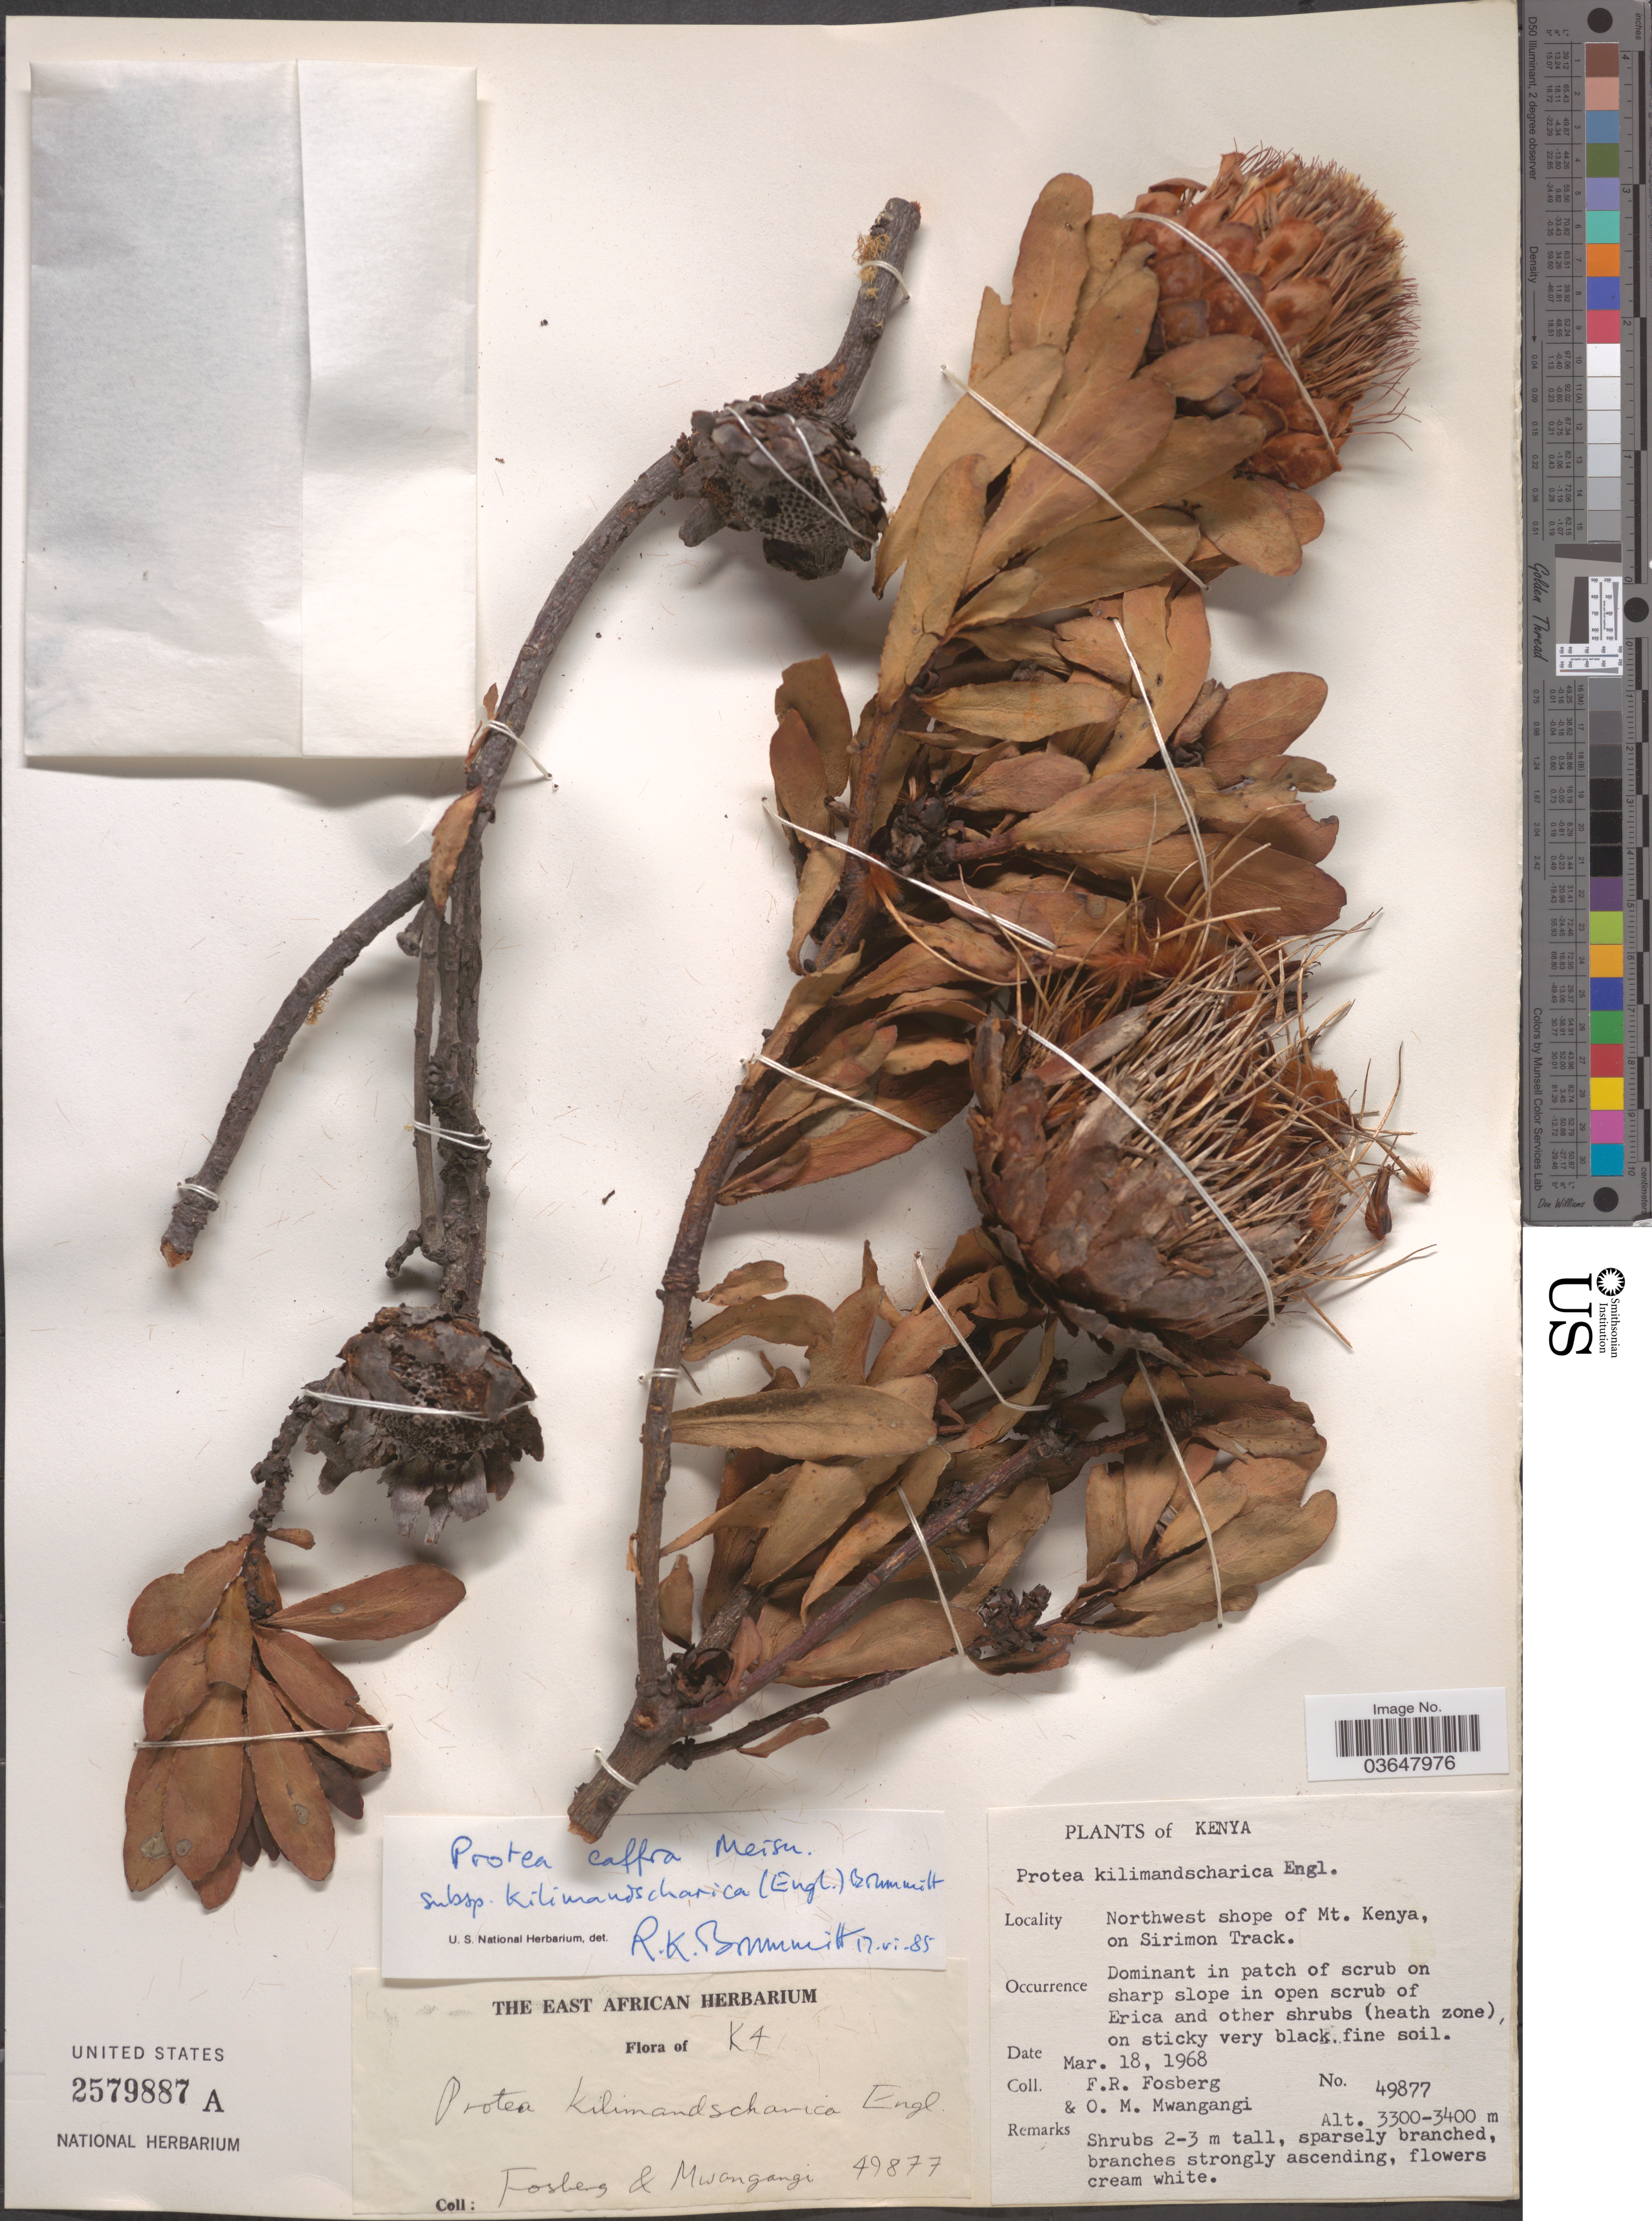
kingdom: Plantae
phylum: Tracheophyta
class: Magnoliopsida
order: Proteales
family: Proteaceae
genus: Protea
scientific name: Protea caffra subsp. kilamandscharica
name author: (Engl.) Chisumpa & Brummitt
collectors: F. R. Fosberg & O. M. Mwangangi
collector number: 49877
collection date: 1968-03-18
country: Kenya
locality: Northwest shope of Mt. Kenya, on Sirimon Track. K4.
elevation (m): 3300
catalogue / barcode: US 2579887A